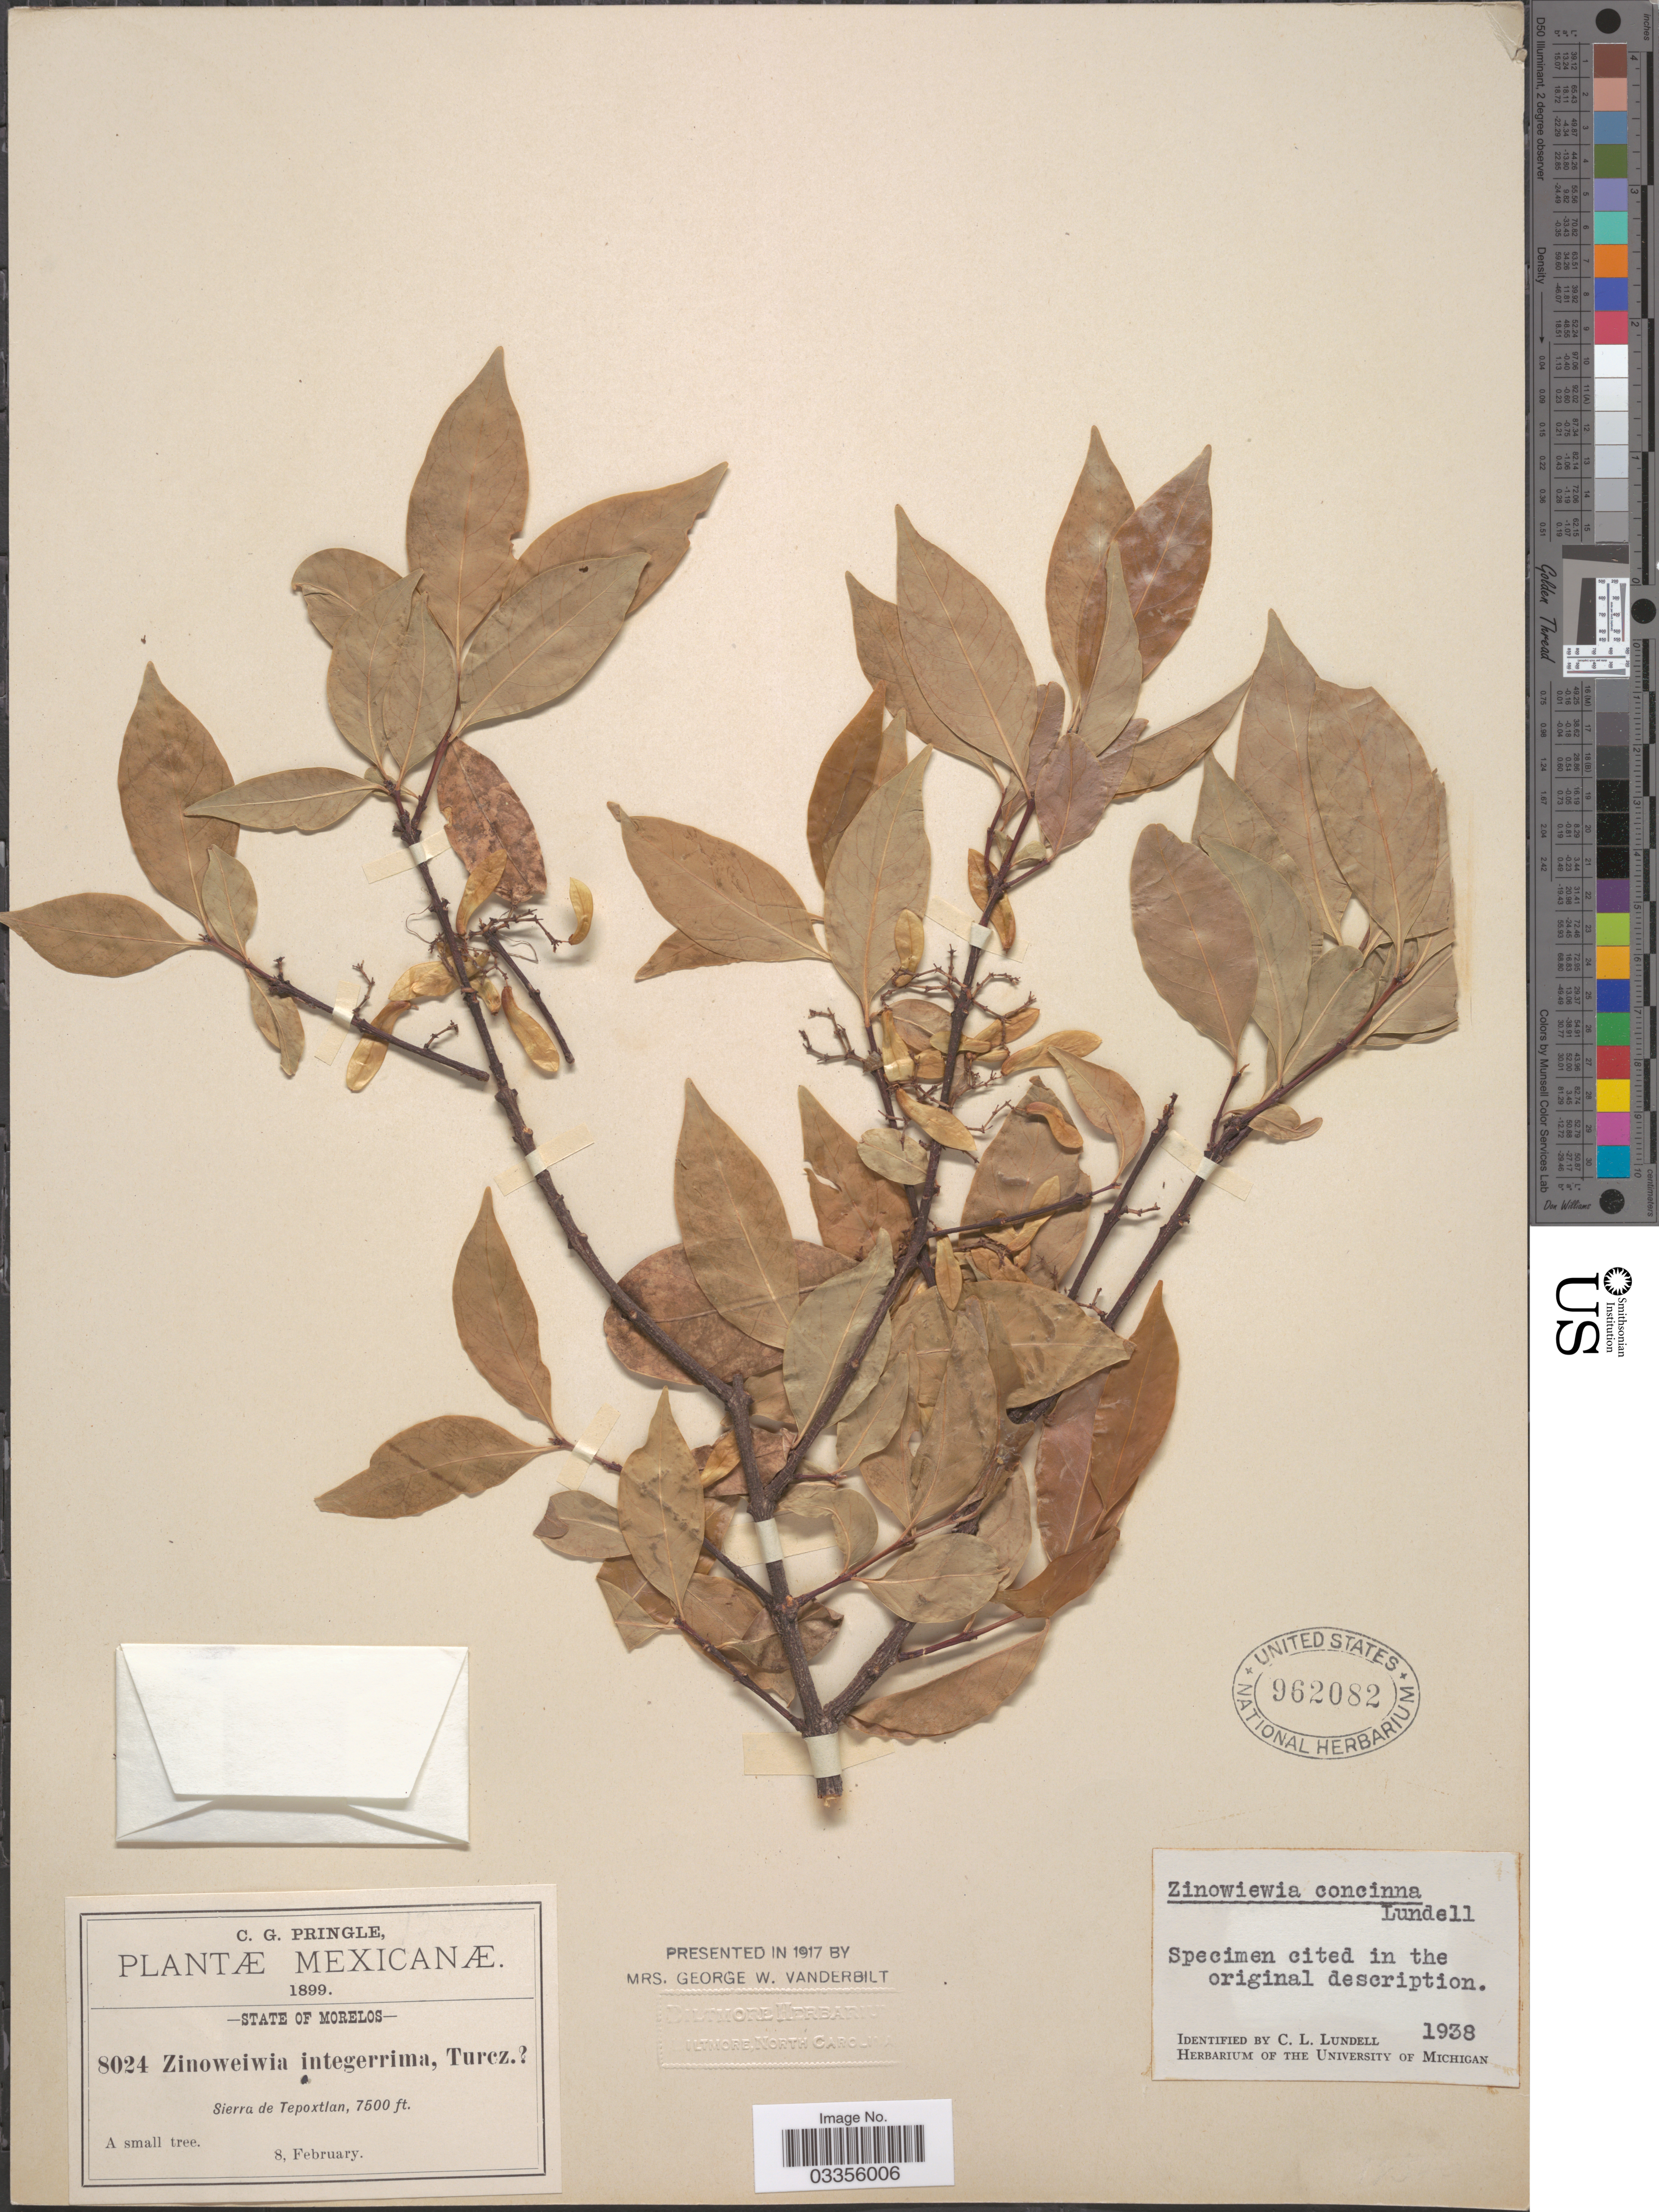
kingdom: Plantae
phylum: Tracheophyta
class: Magnoliopsida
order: Celastrales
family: Celastraceae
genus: Zinowiewia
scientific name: Zinowiewia concinna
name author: Lundell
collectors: C. G. Pringle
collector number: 802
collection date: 1899-02-08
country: Mexico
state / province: Morelos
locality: Sierra de Tepoxtlan.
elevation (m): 2286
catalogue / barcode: US 962082